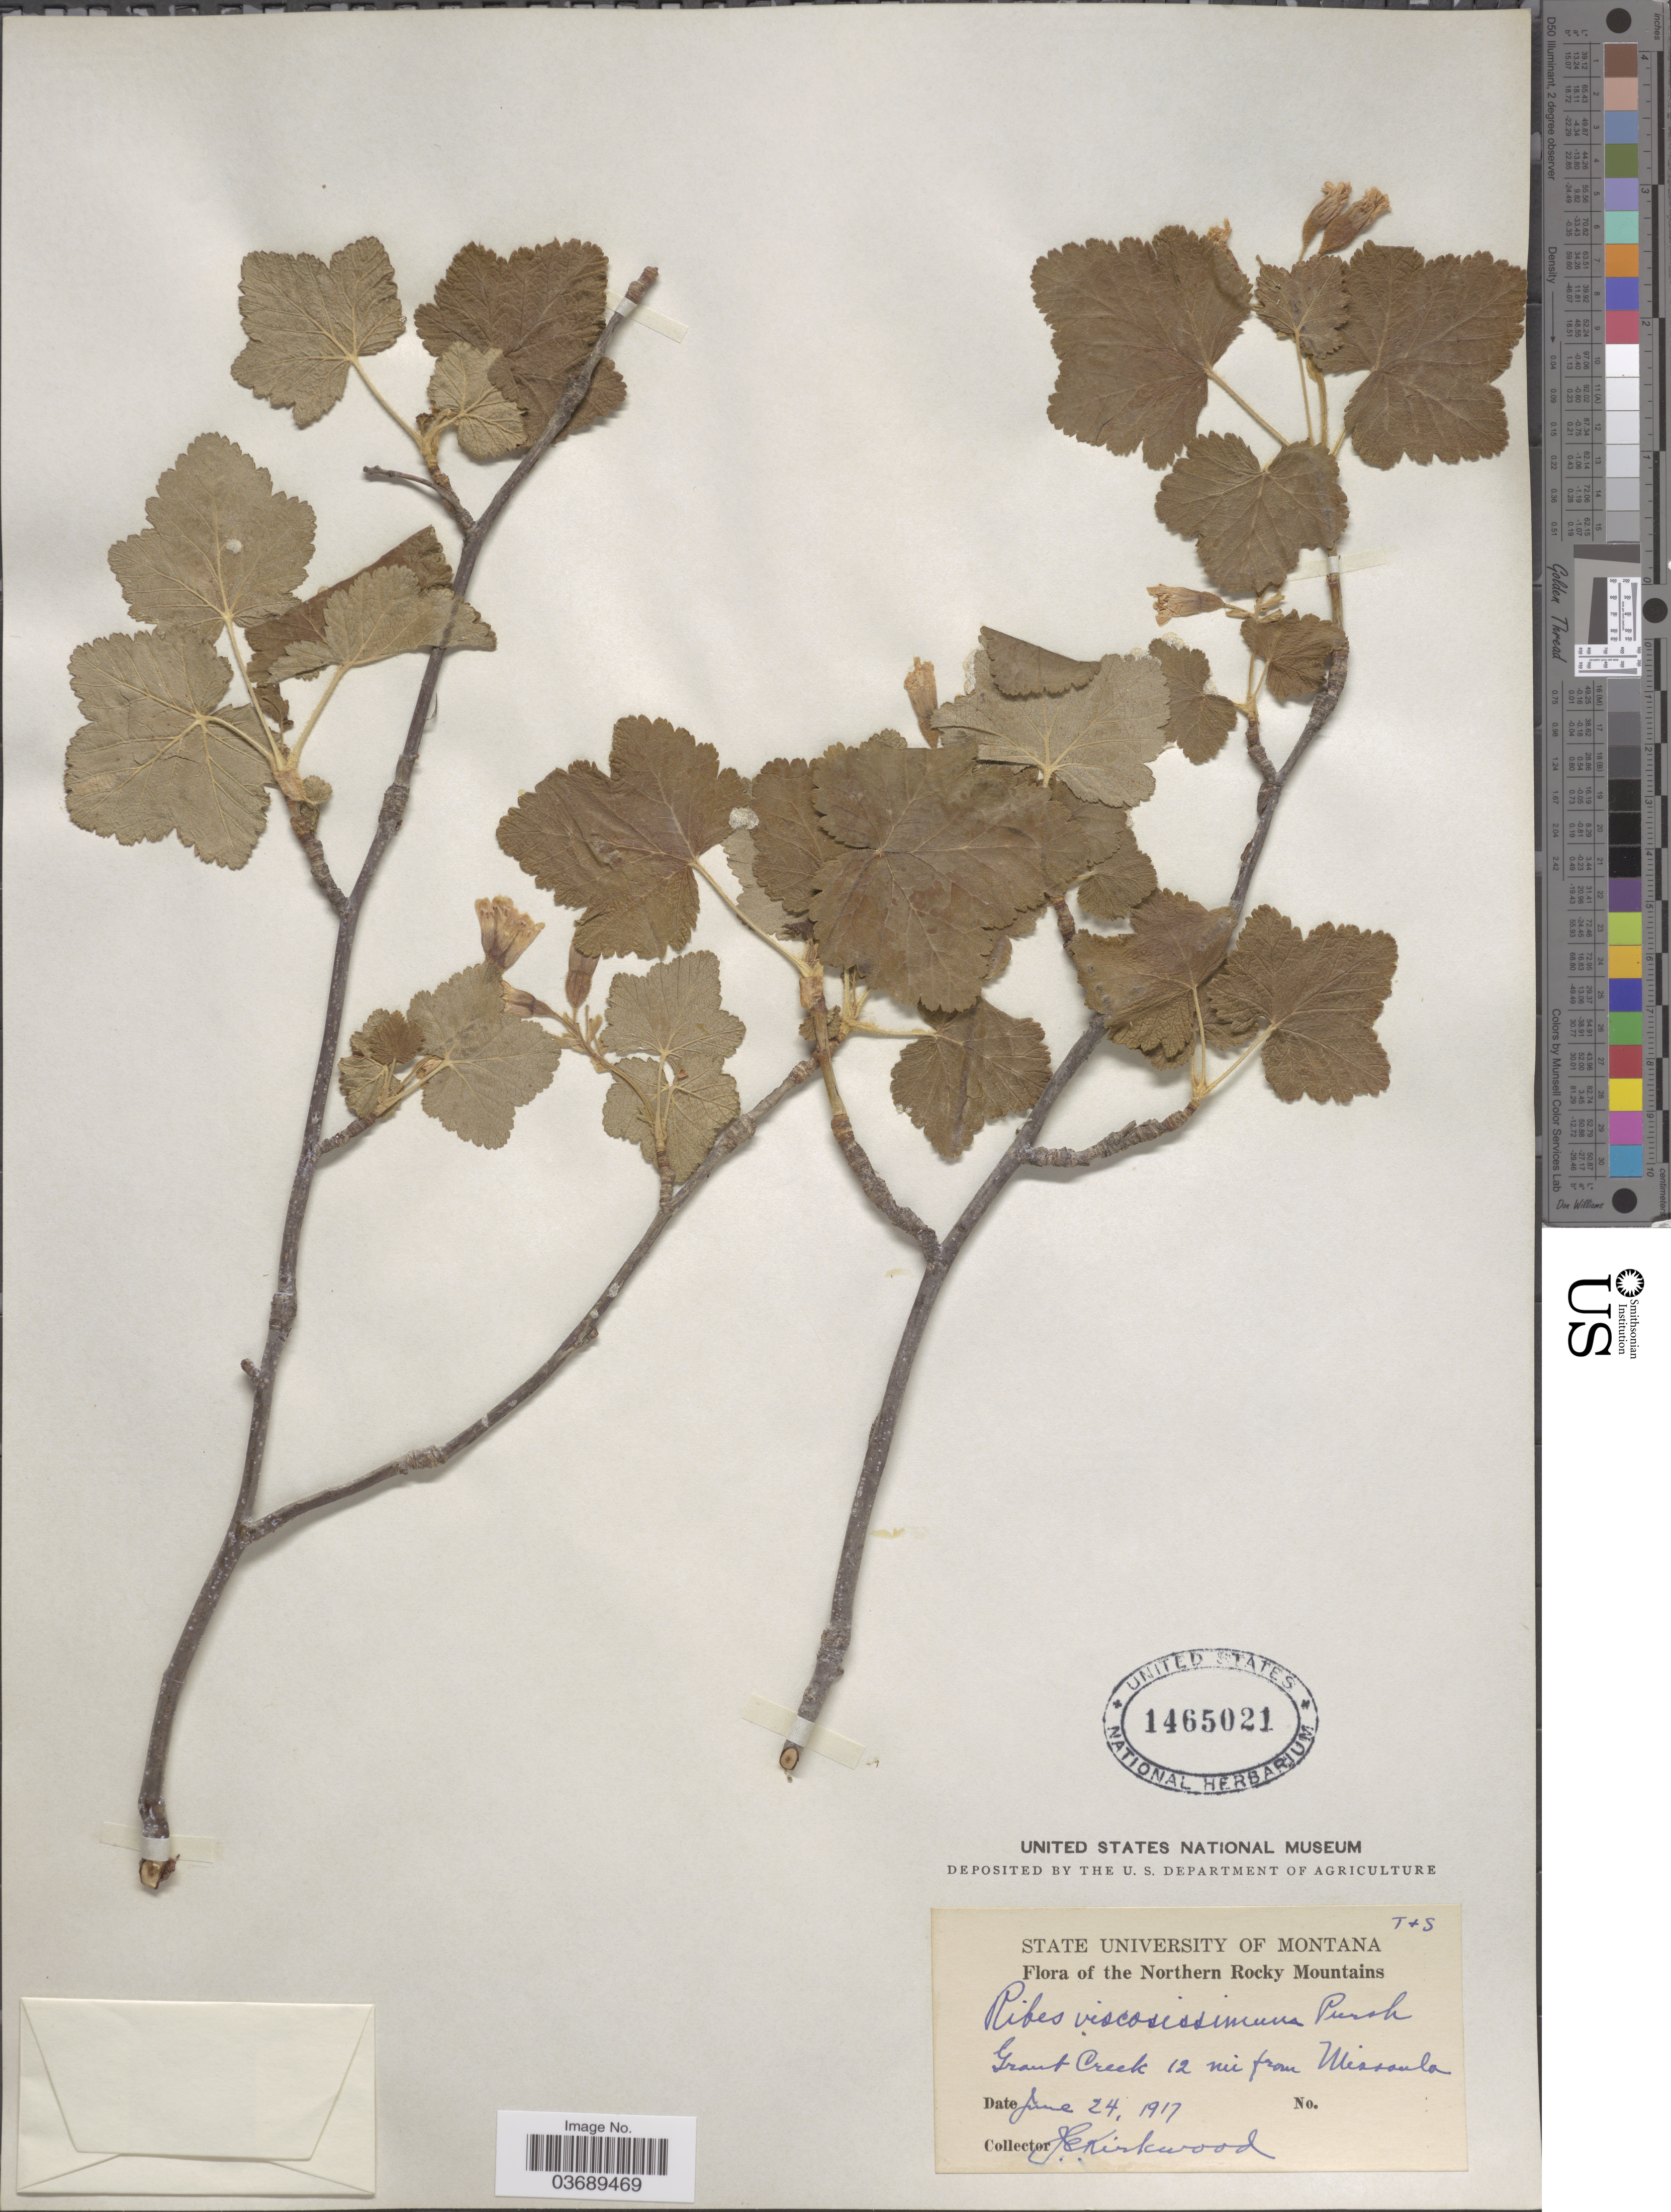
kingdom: Plantae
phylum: Tracheophyta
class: Magnoliopsida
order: Saxifragales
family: Grossulariaceae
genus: Ribes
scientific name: Ribes viscosissimum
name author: Pursh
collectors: J. Kirkwood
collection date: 1917-06-24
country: United States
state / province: Montana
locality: The Northern Rocky Mountains. Grant Creek 12 mi from Missoula.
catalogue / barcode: US 1465021